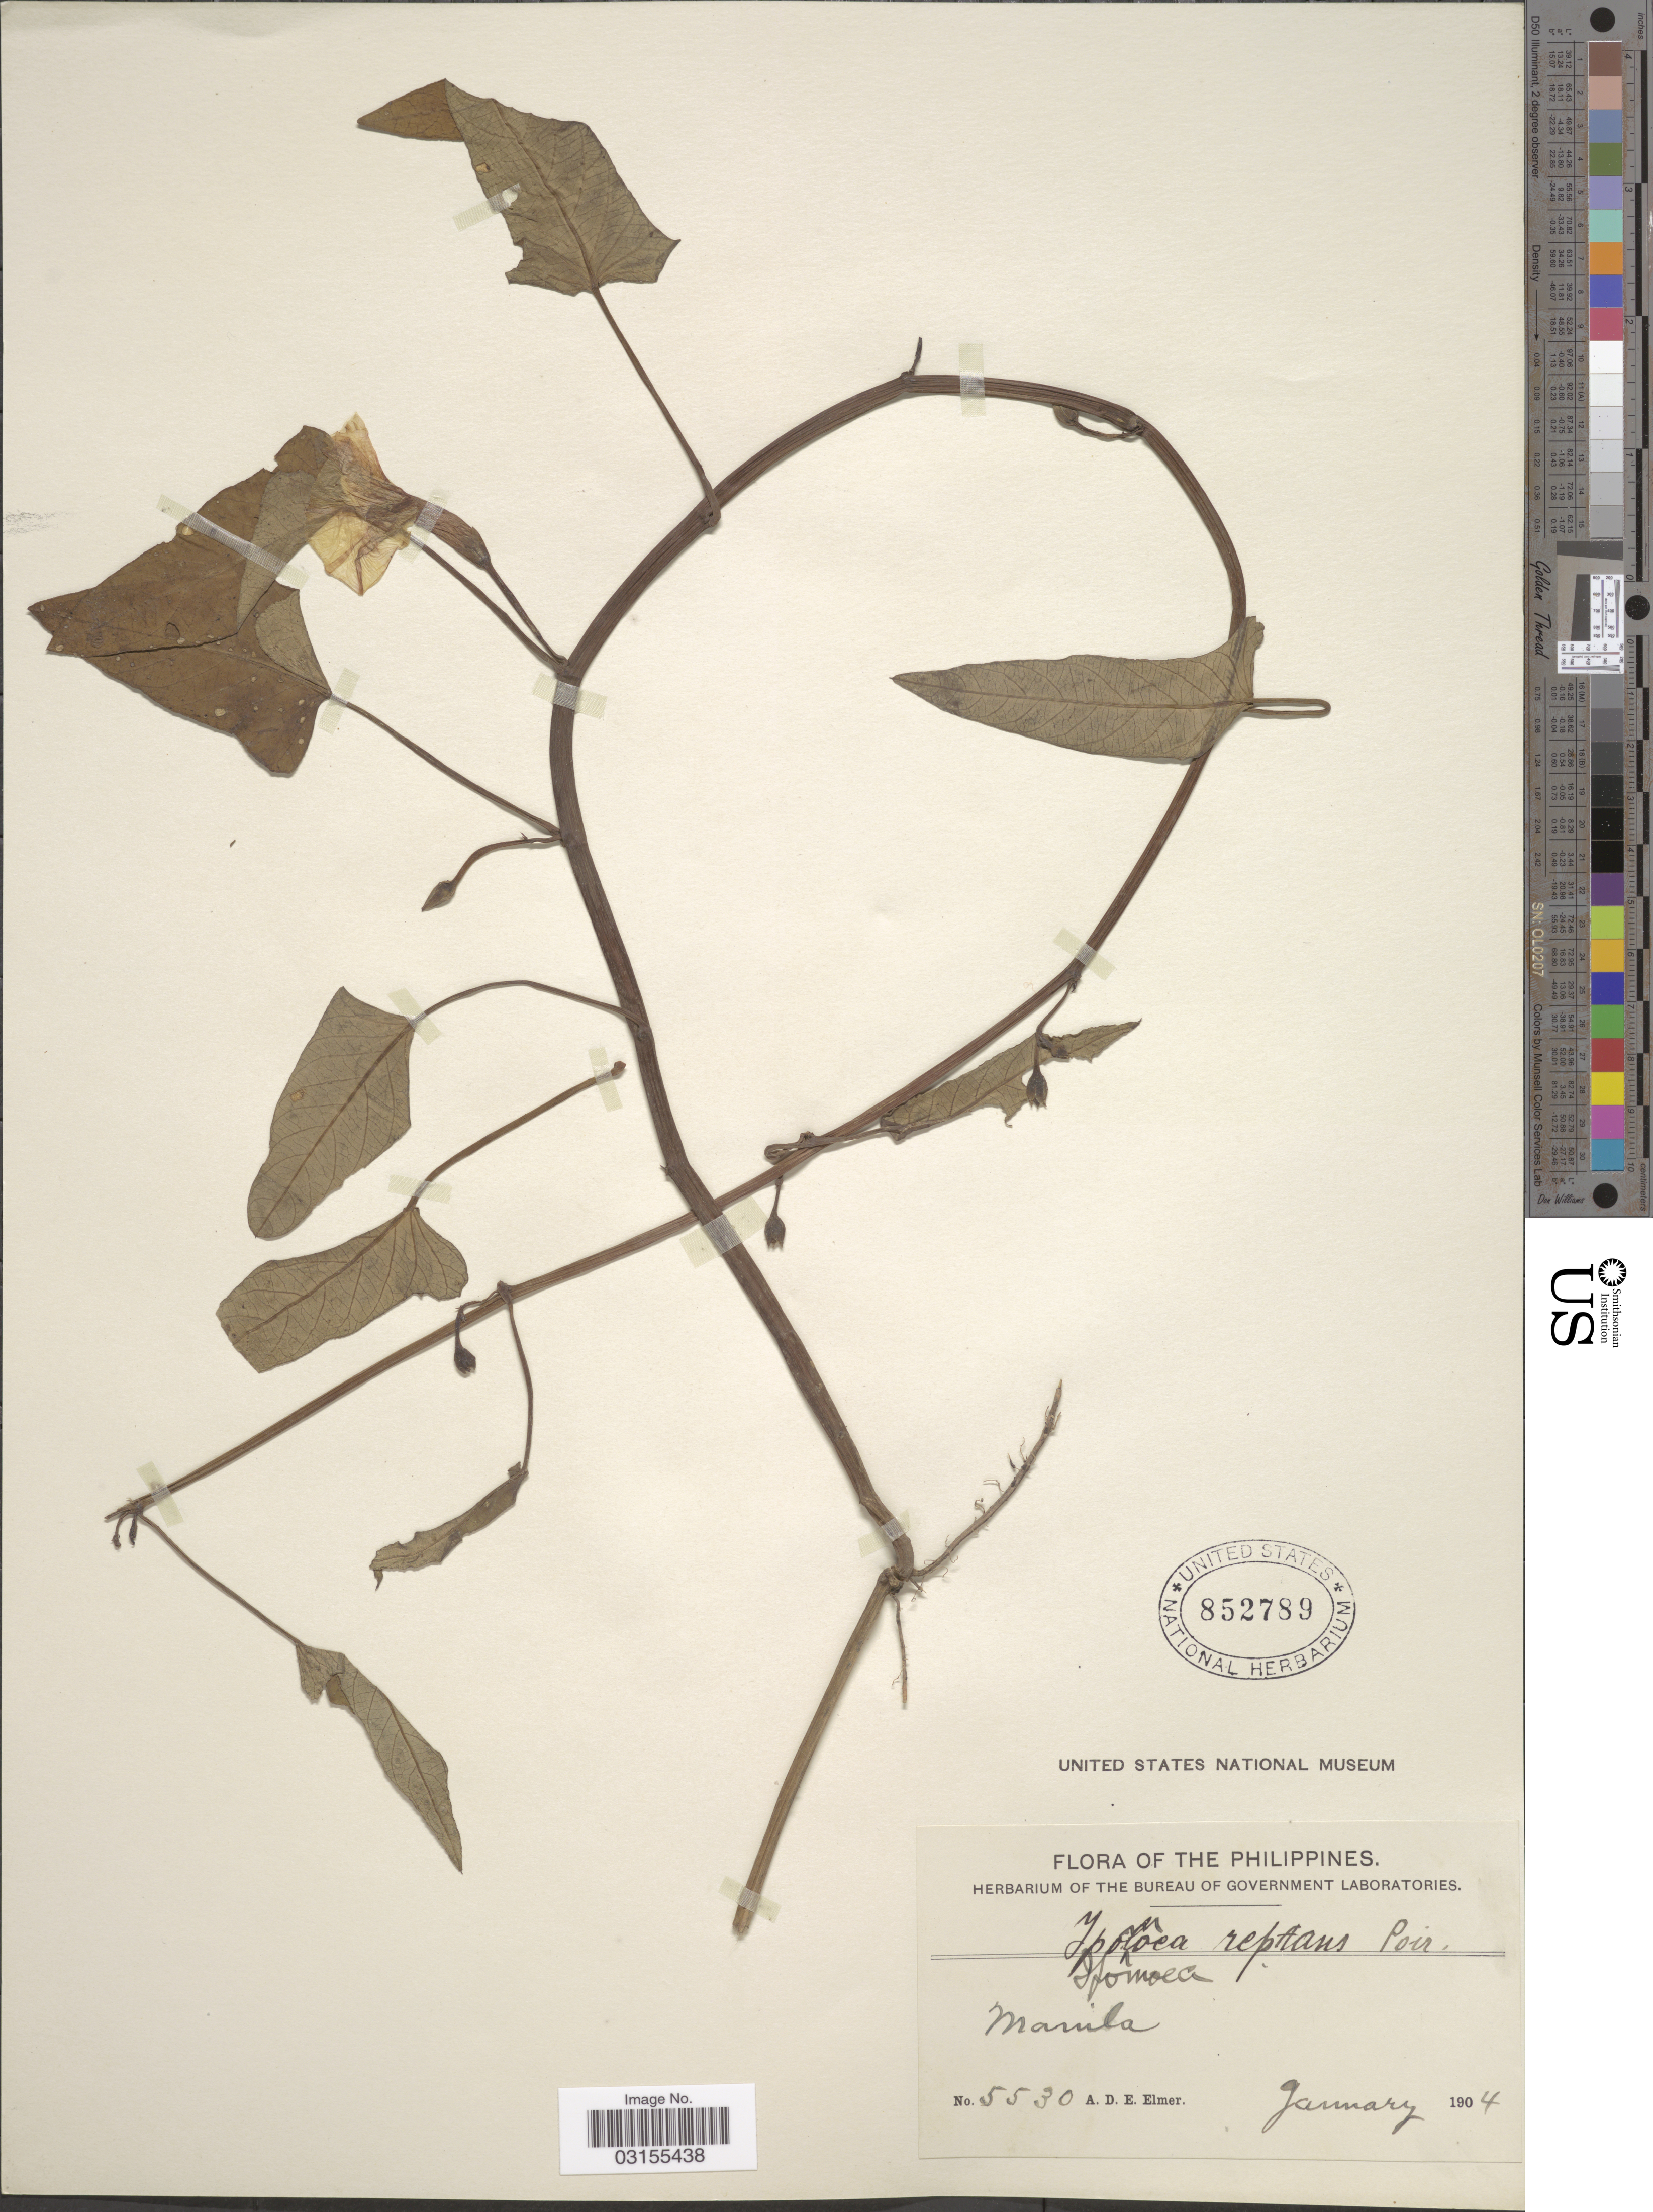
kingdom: Plantae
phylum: Tracheophyta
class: Magnoliopsida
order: Solanales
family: Convolvulaceae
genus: Ipomoea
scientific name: Ipomoea reptans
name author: Poir.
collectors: A. D. E. Elmer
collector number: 5530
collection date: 1904-01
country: Philippines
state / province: National Capital Region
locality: Manila.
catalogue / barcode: US 852789